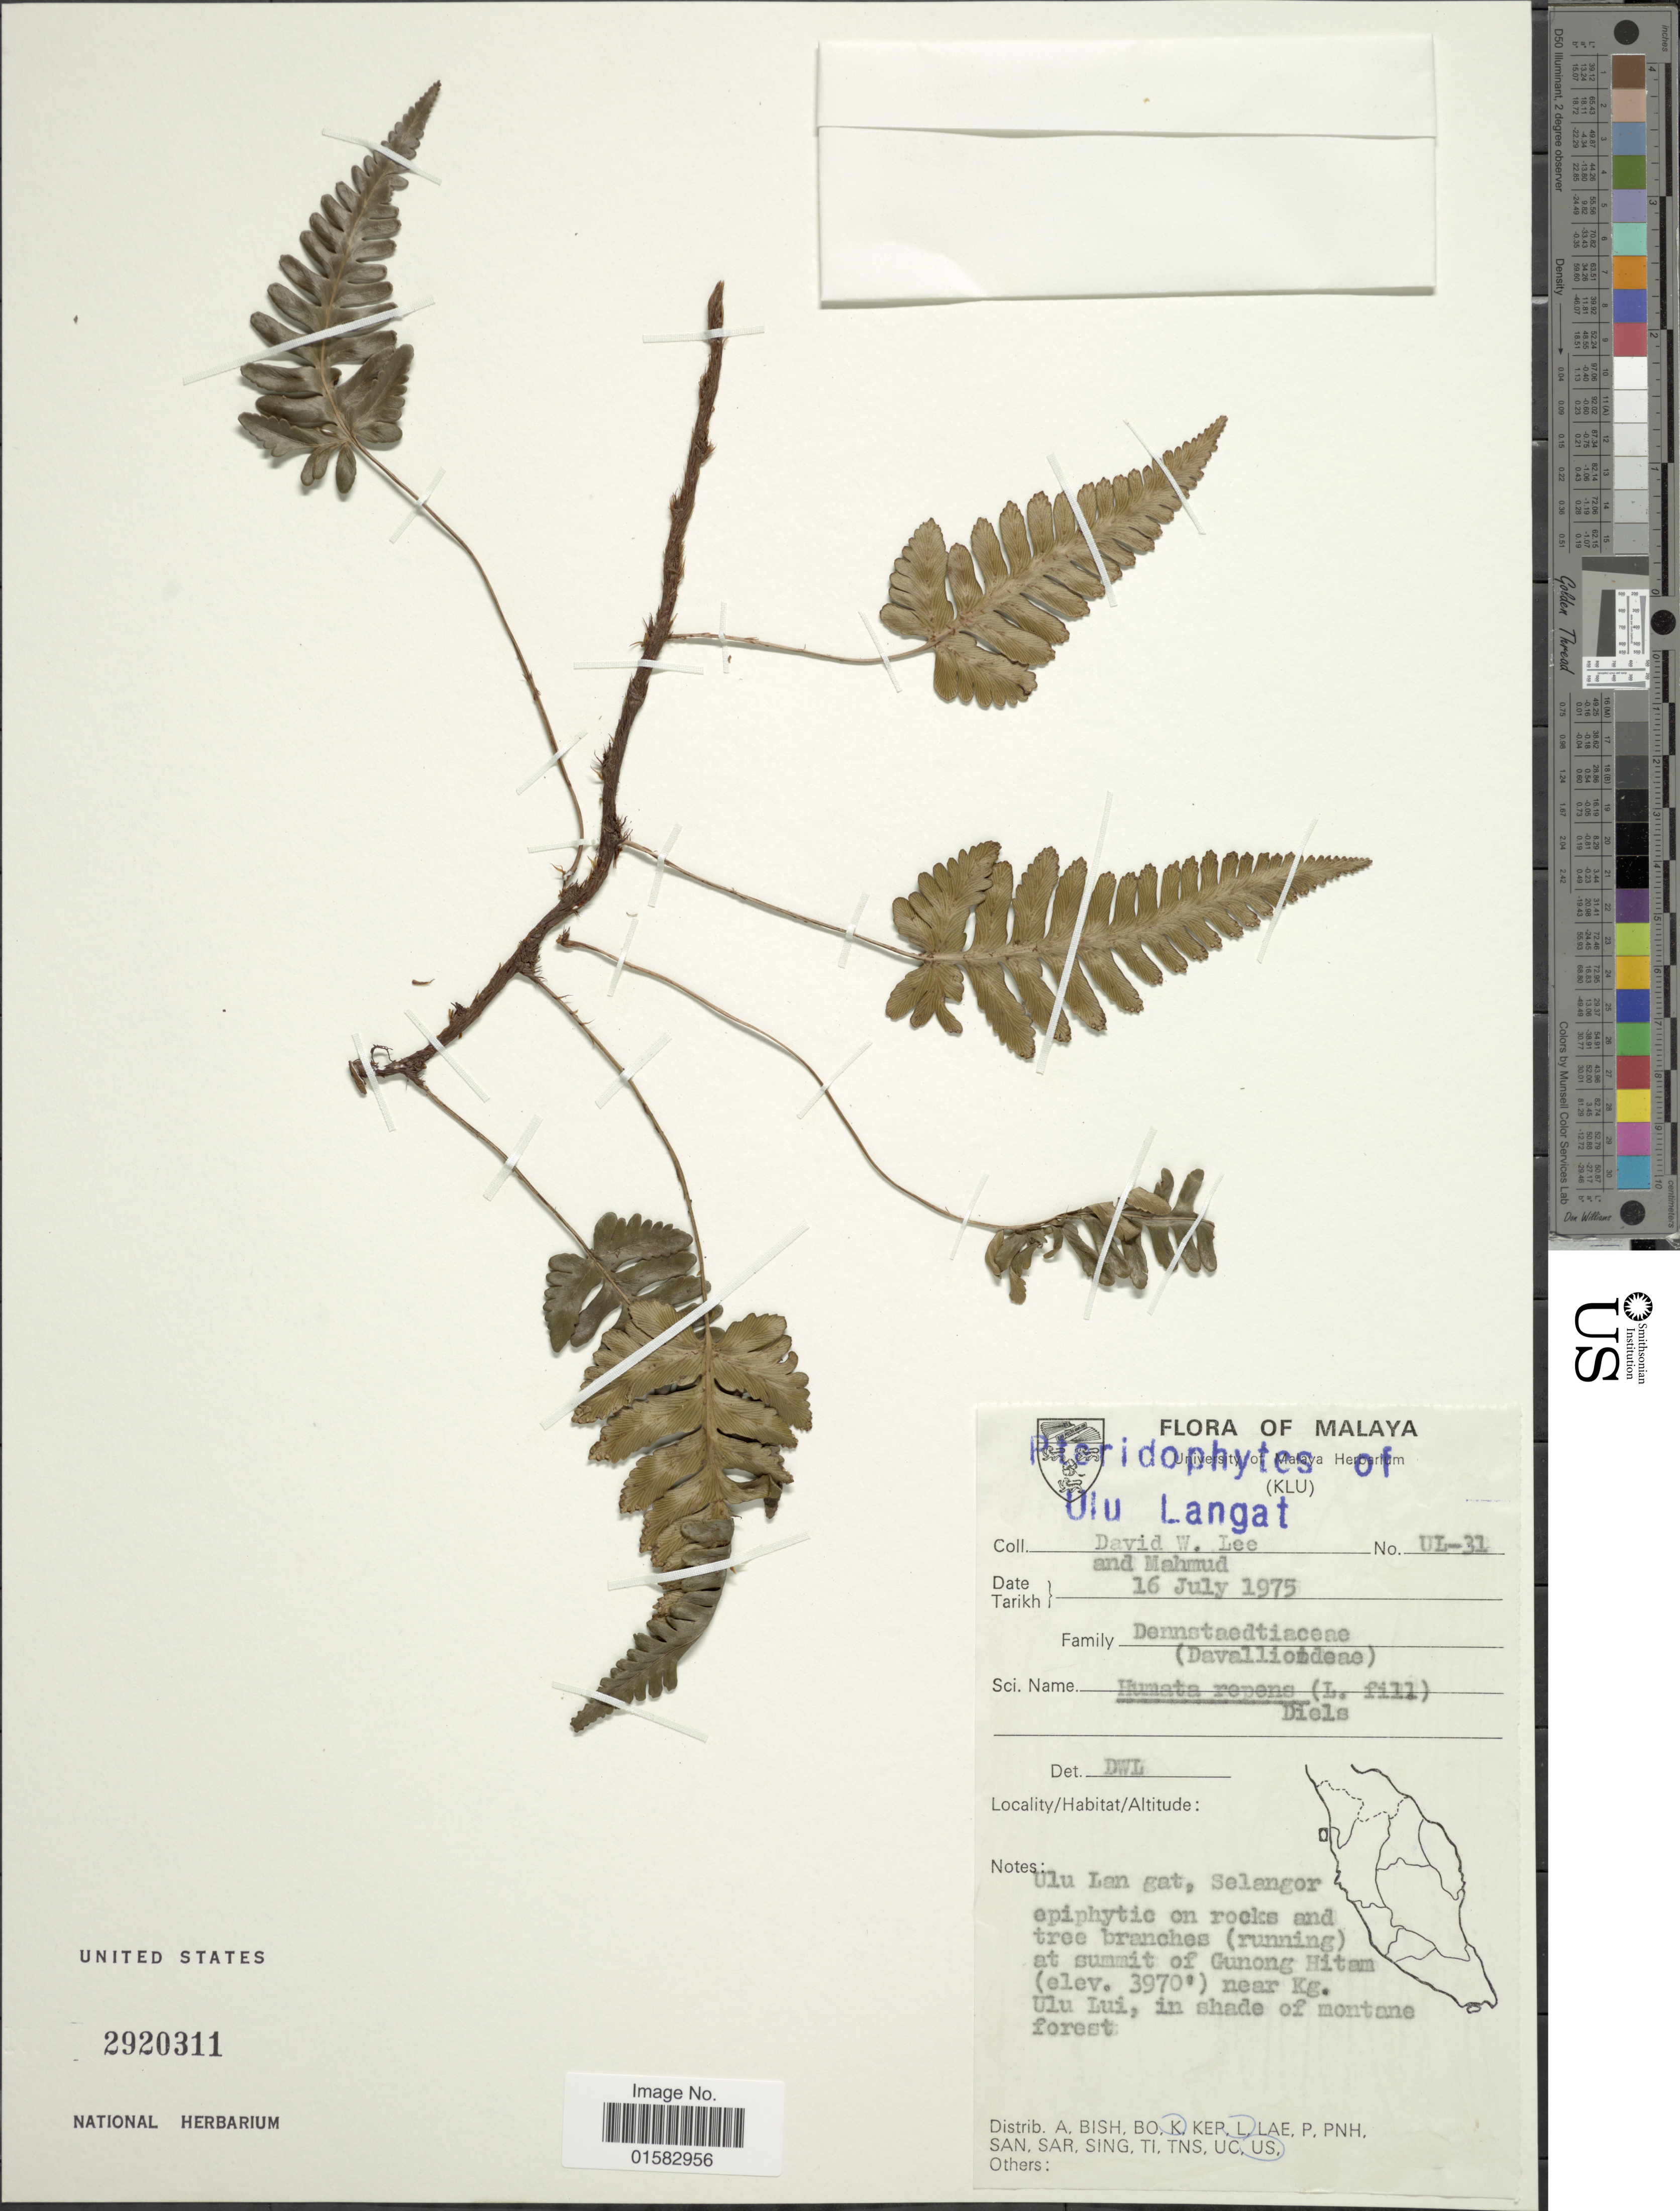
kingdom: Plantae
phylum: Tracheophyta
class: Polypodiopsida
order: Polypodiales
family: Davalliaceae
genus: Davallia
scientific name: Davallia repens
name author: (L. f.) Kuhn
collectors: D. Lee & -. Mahmud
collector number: UL-31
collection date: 1975-07-16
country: Malaysia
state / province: Selangor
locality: Ulu Lan gat, at summit of Gunong Hitam, near Kg. Ulu Lui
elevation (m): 1210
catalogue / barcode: US 2920311